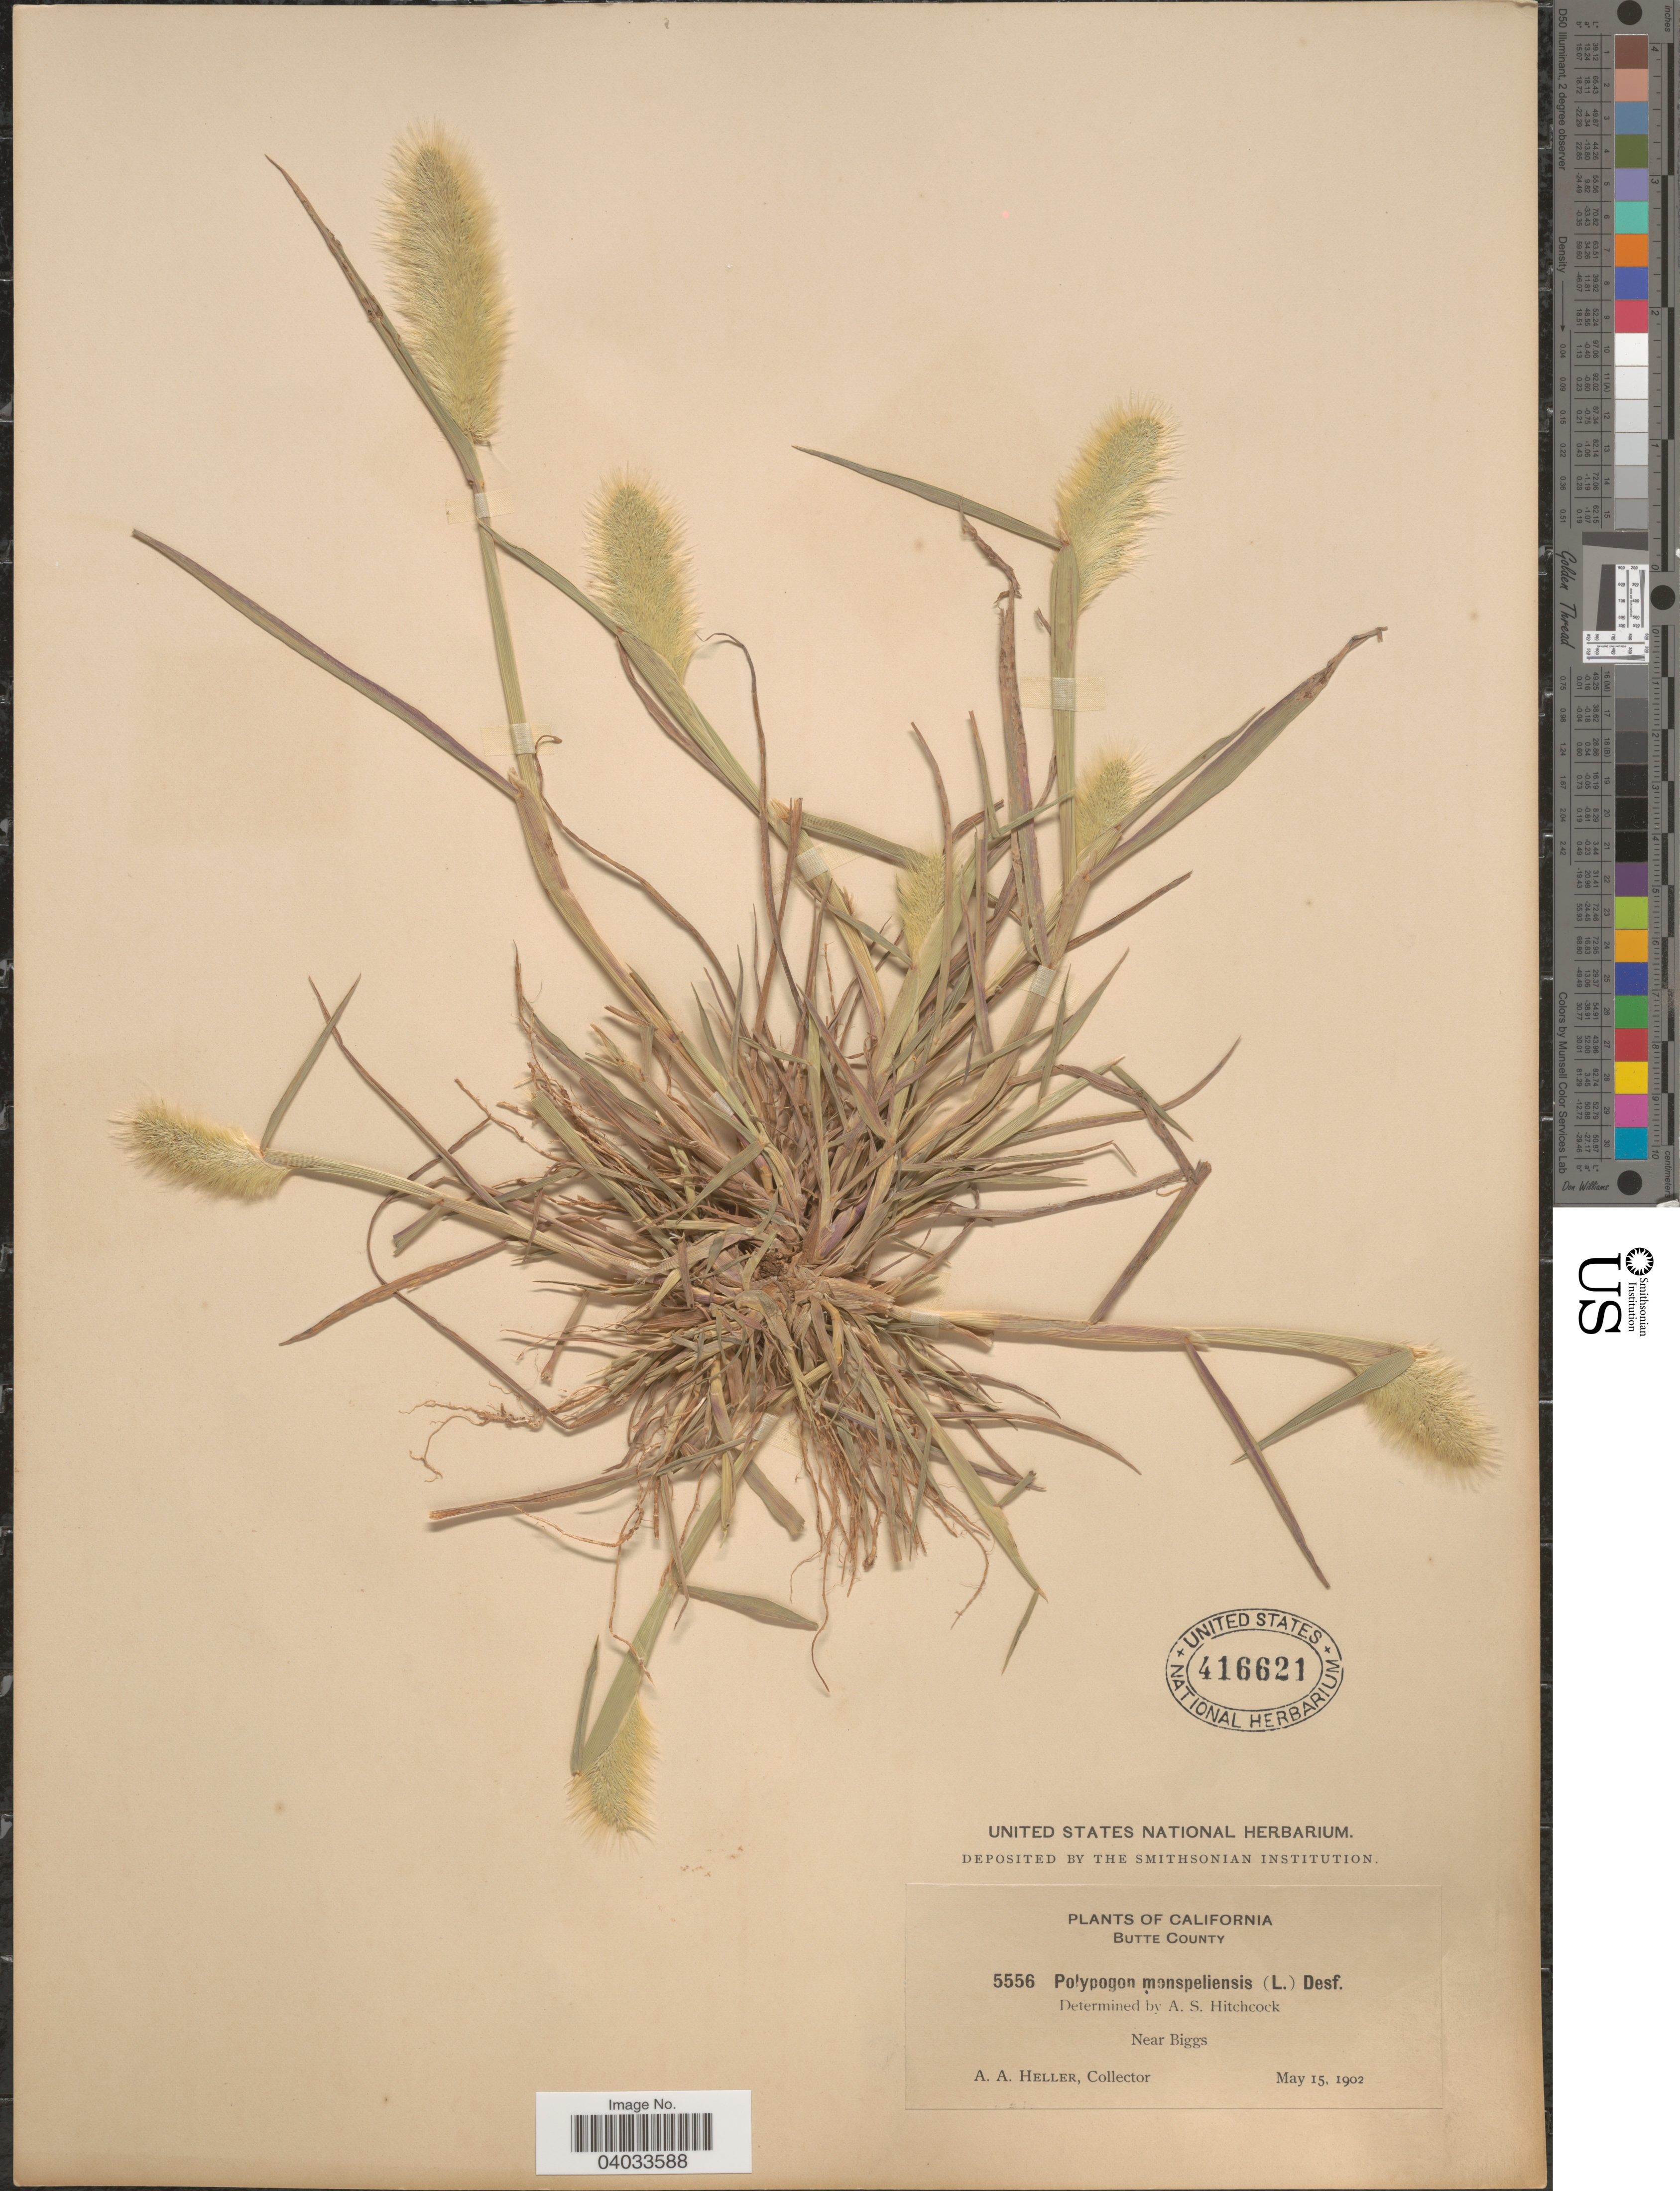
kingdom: Plantae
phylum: Tracheophyta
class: Liliopsida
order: Poales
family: Poaceae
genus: Polypogon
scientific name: Polypogon monspeliensis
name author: (L.) Desf.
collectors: A. A. Heller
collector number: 5556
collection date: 1902-05-15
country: United States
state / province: California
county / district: Butte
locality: Butte County. Near Biggs.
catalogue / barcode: US 416621